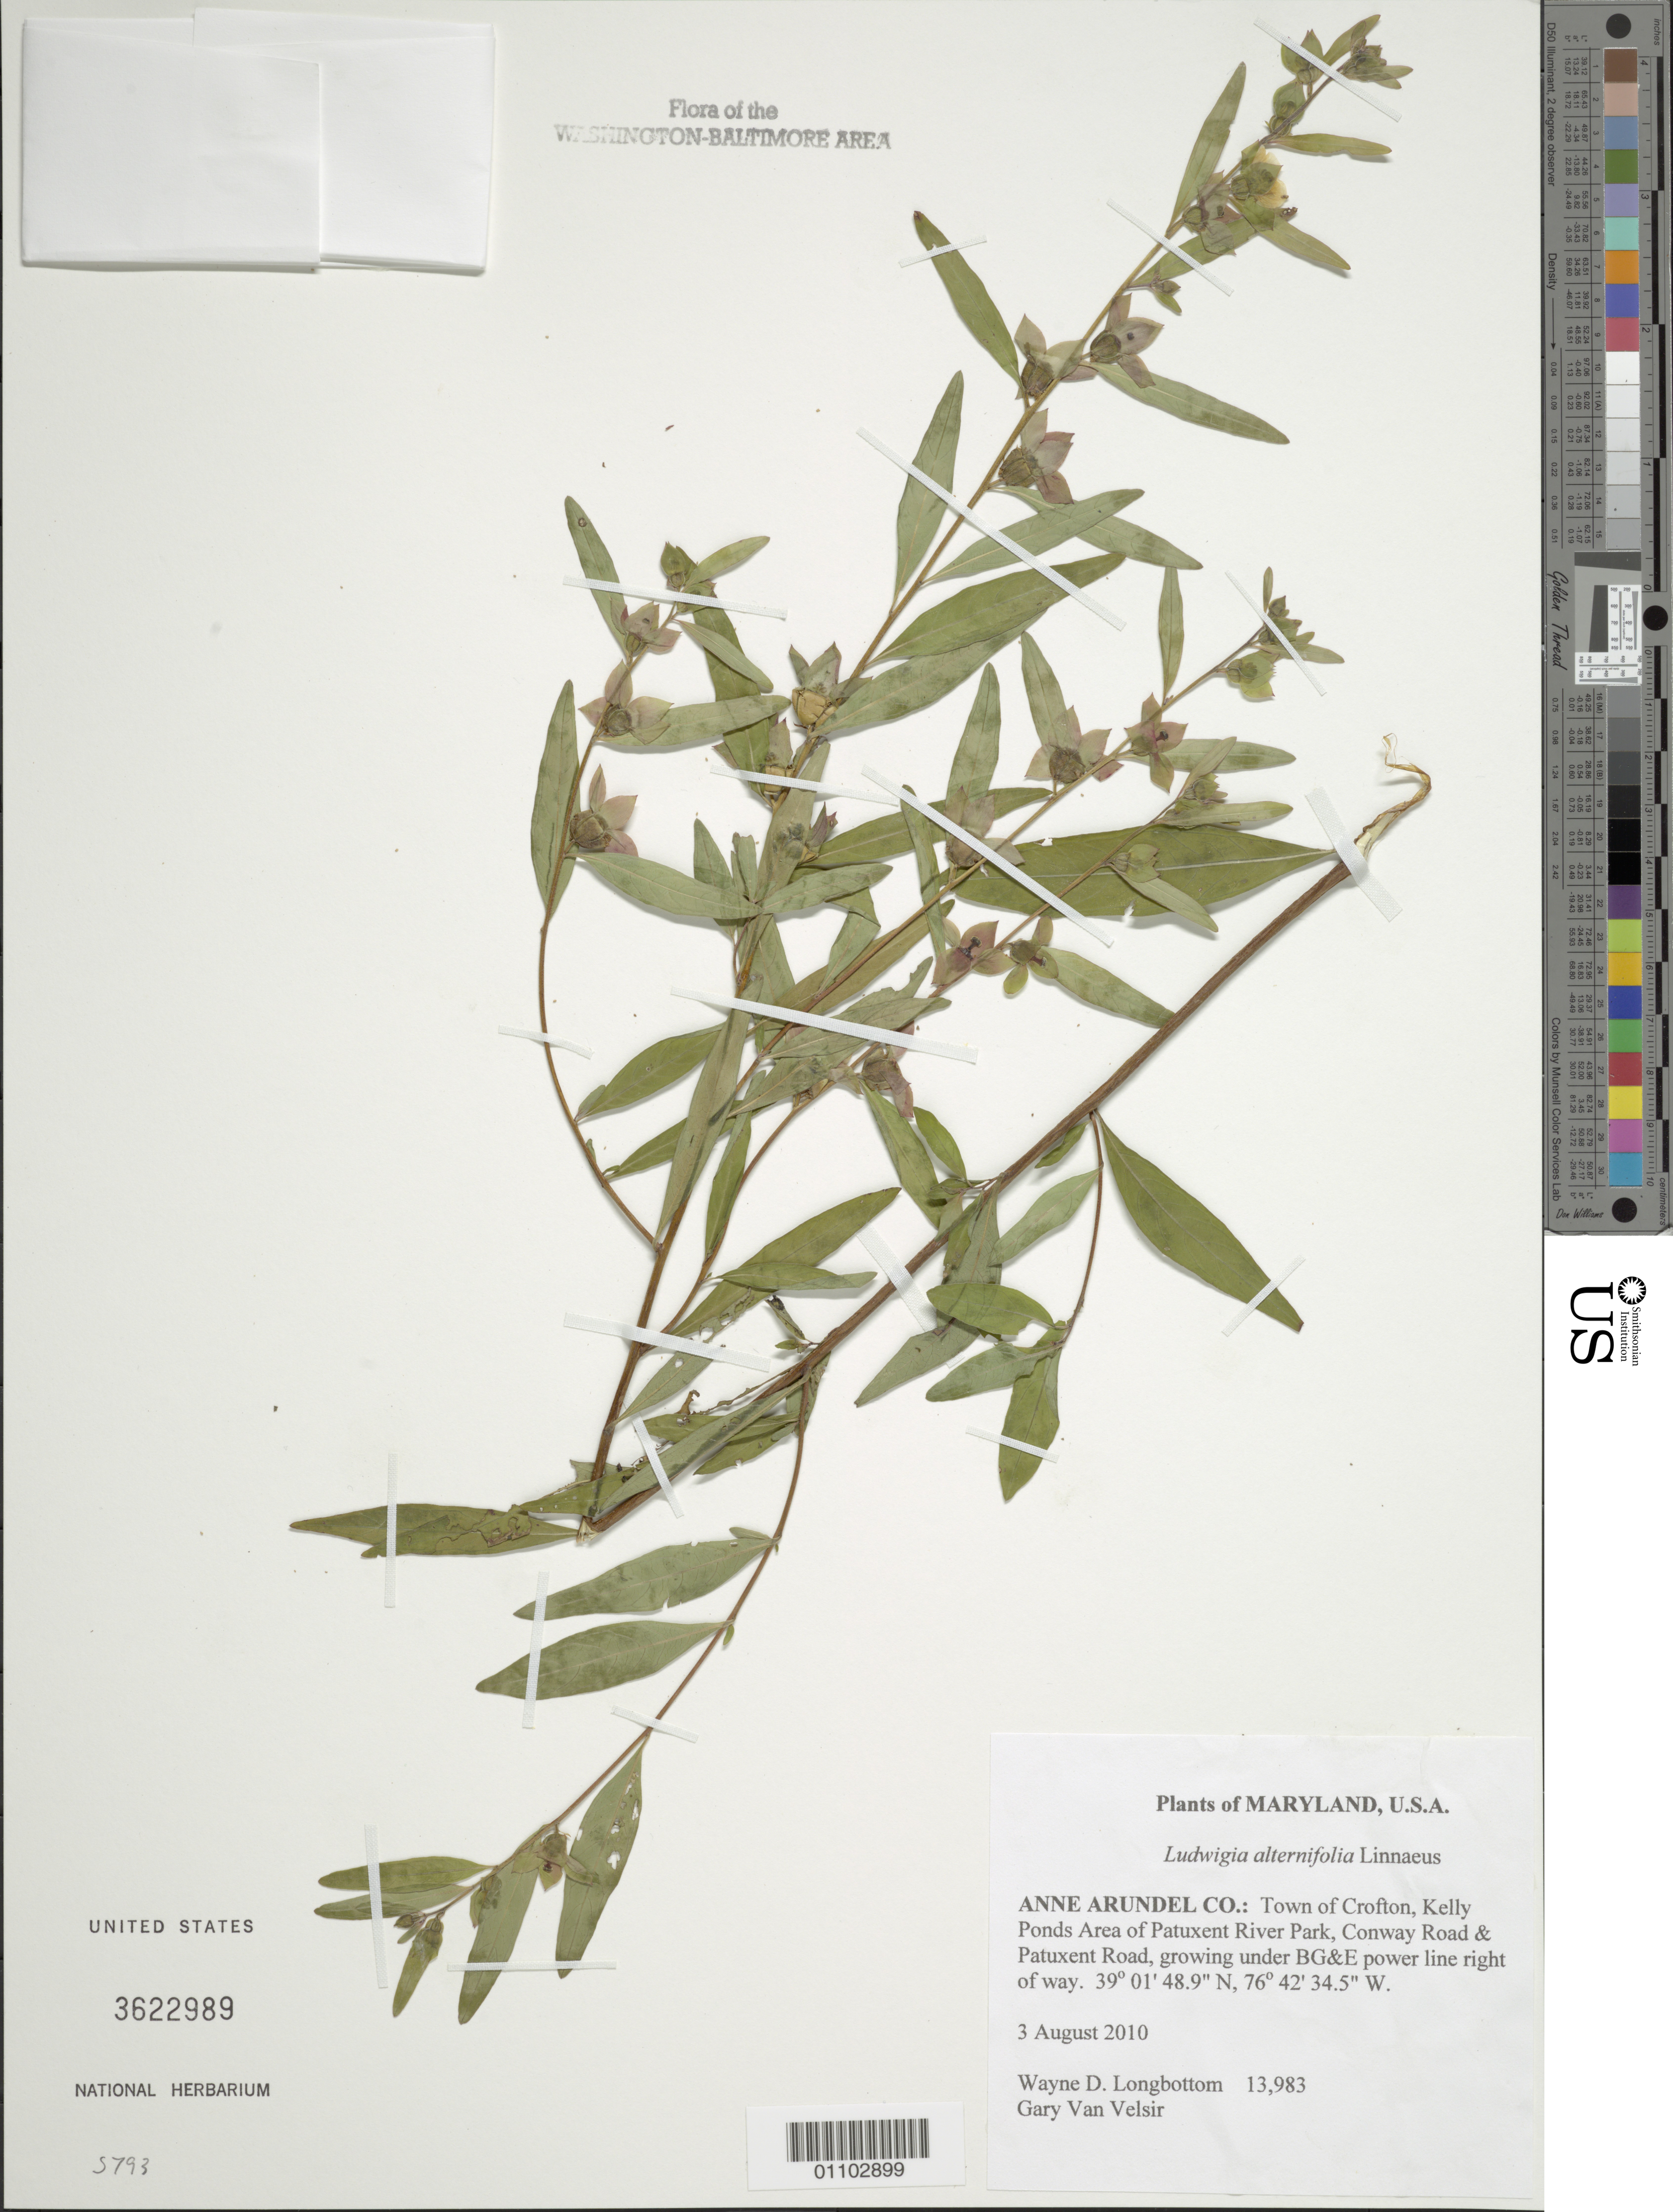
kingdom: Plantae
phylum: Tracheophyta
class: Magnoliopsida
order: Myrtales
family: Onagraceae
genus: Ludwigia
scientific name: Ludwigia alternifolia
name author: L.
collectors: W. D. Longbottom & G. Van Velsir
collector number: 13983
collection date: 2010-08-03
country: United States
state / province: Maryland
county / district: Anne Arundel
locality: Town of Crofton, Kelly Ponds Area of Patuxent River Park, Conway Road & Patuxent Road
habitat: Growing under BG&E power line right of way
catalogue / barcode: US 3622989